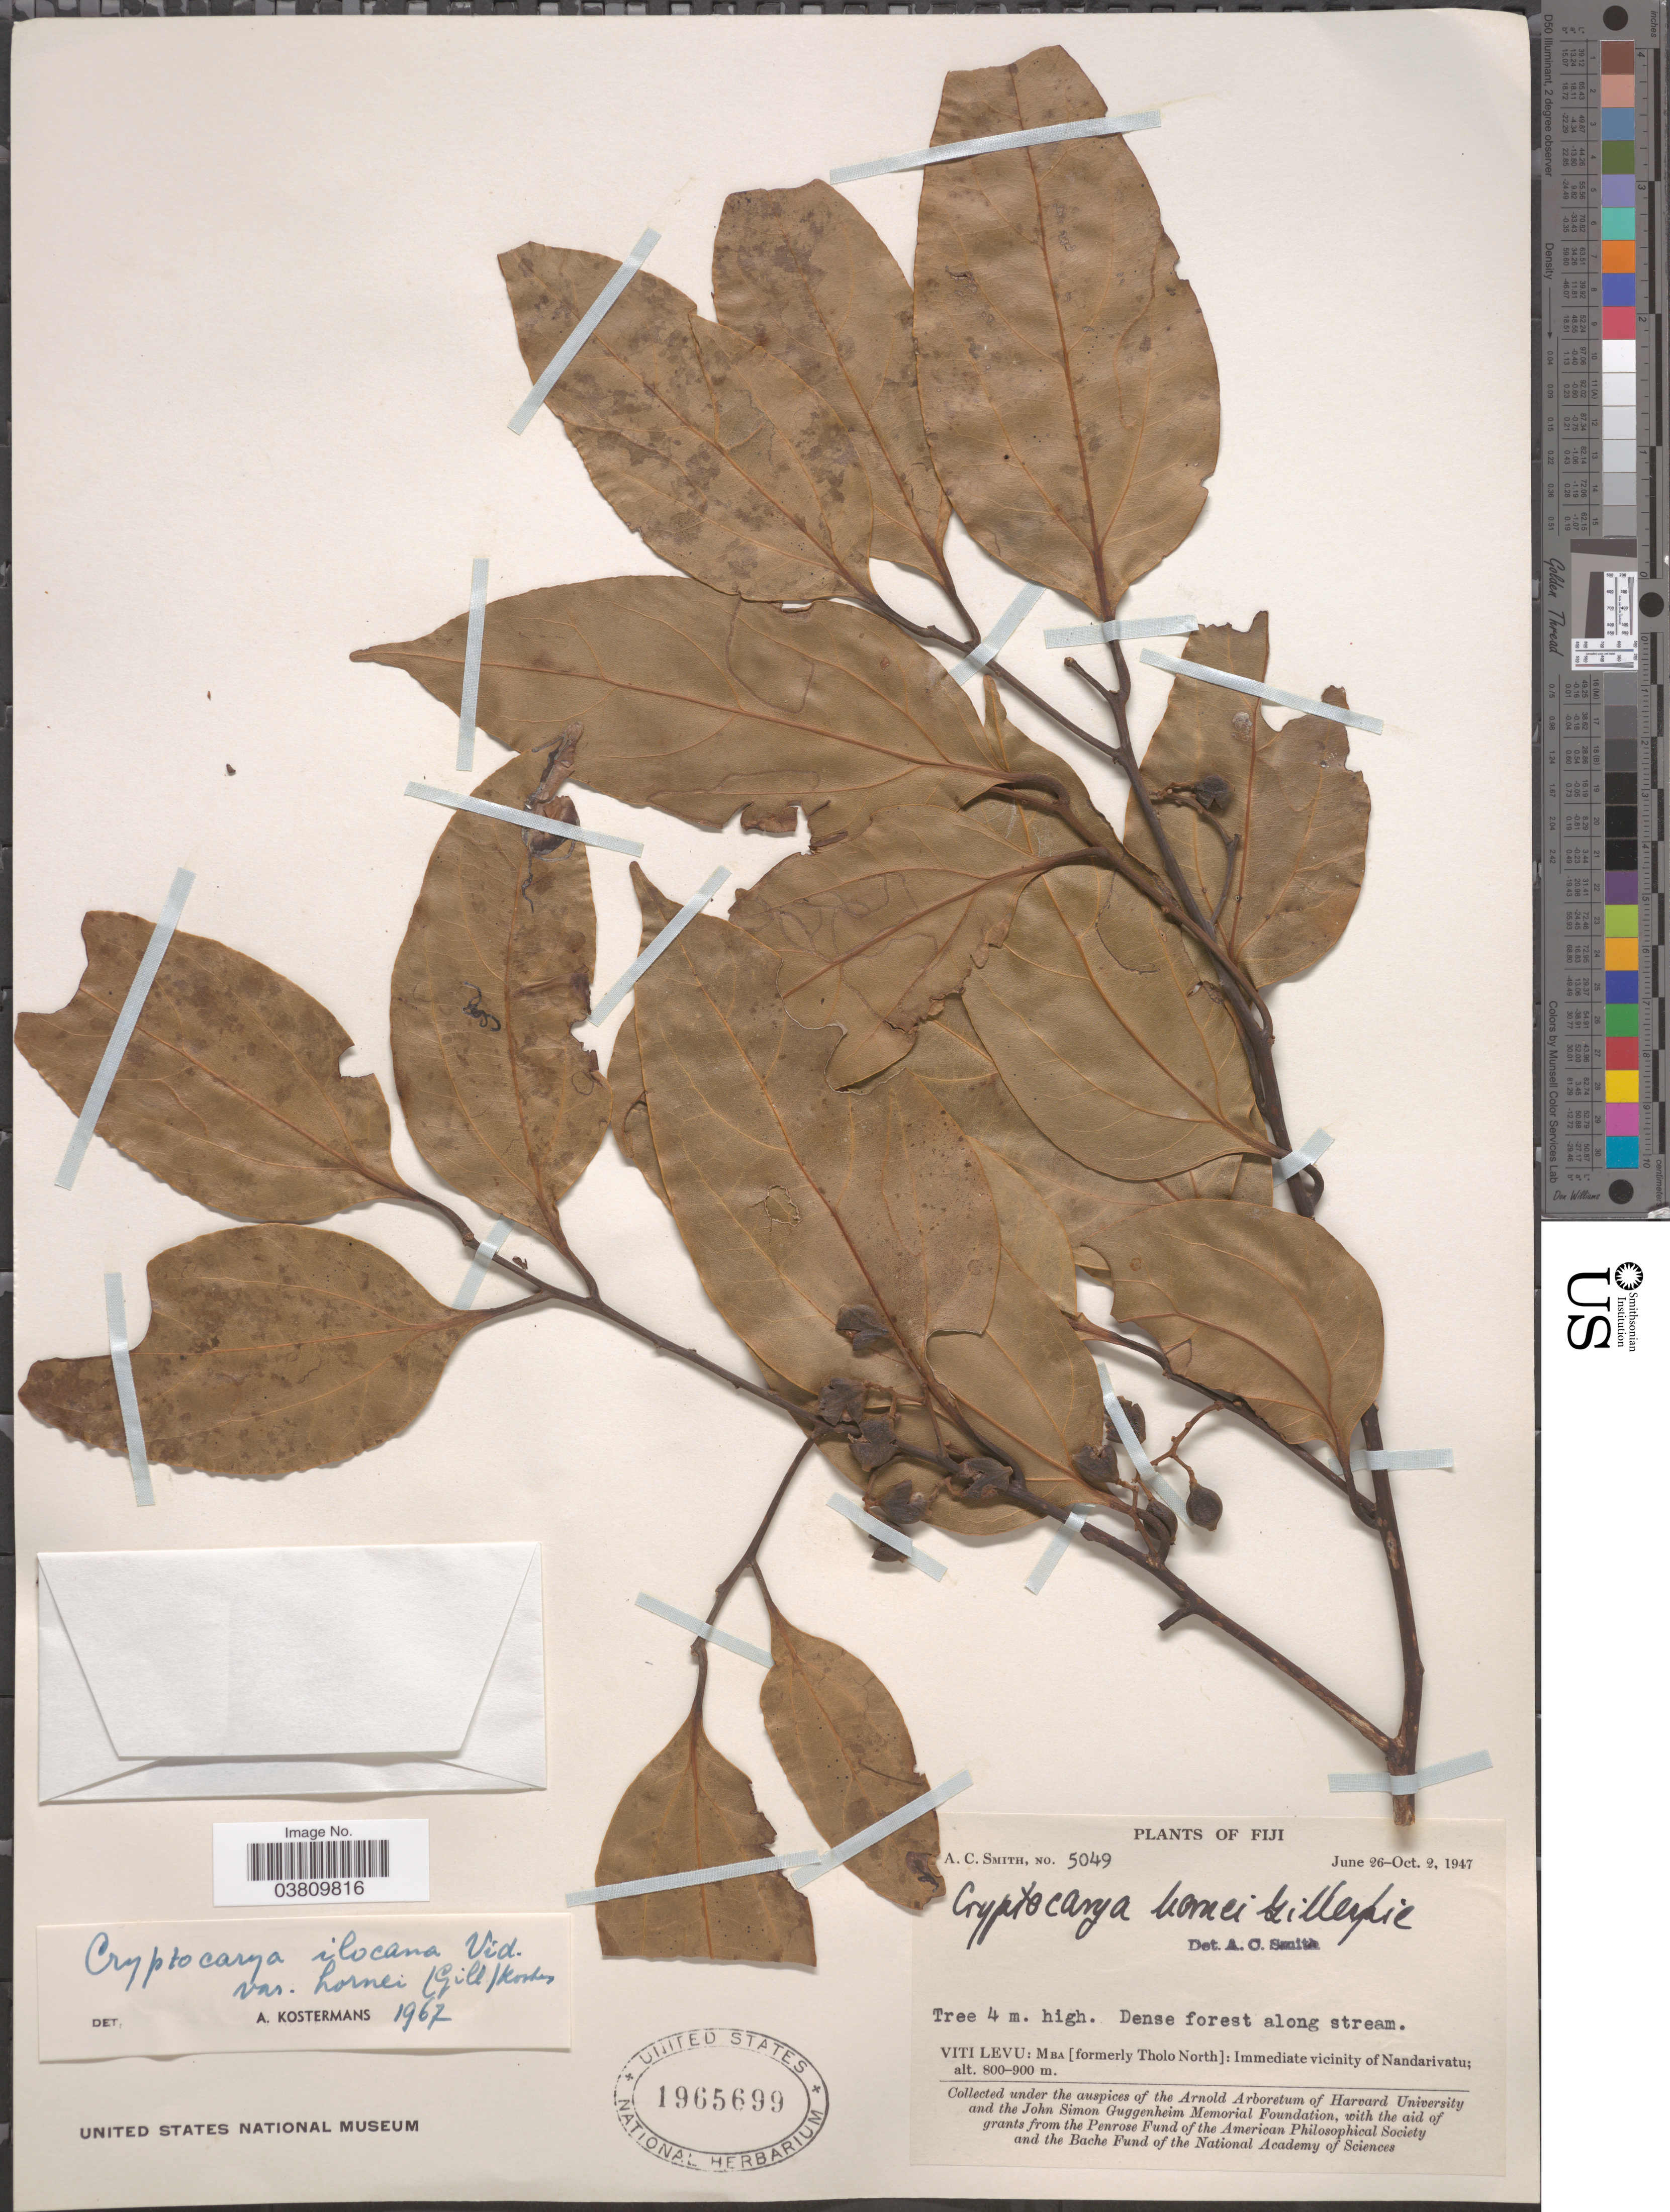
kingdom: Plantae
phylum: Tracheophyta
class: Magnoliopsida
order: Laurales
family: Lauraceae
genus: Cryptocarya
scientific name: Cryptocarya hornei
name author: Gillespie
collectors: A. C. Smith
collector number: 5049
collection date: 1947-06-26/1947-10-02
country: Fiji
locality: Viti Levu: Mba [formerly Tholo North]: Immediate vicinity of Nandarivatu.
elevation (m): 800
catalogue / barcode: US 1965699